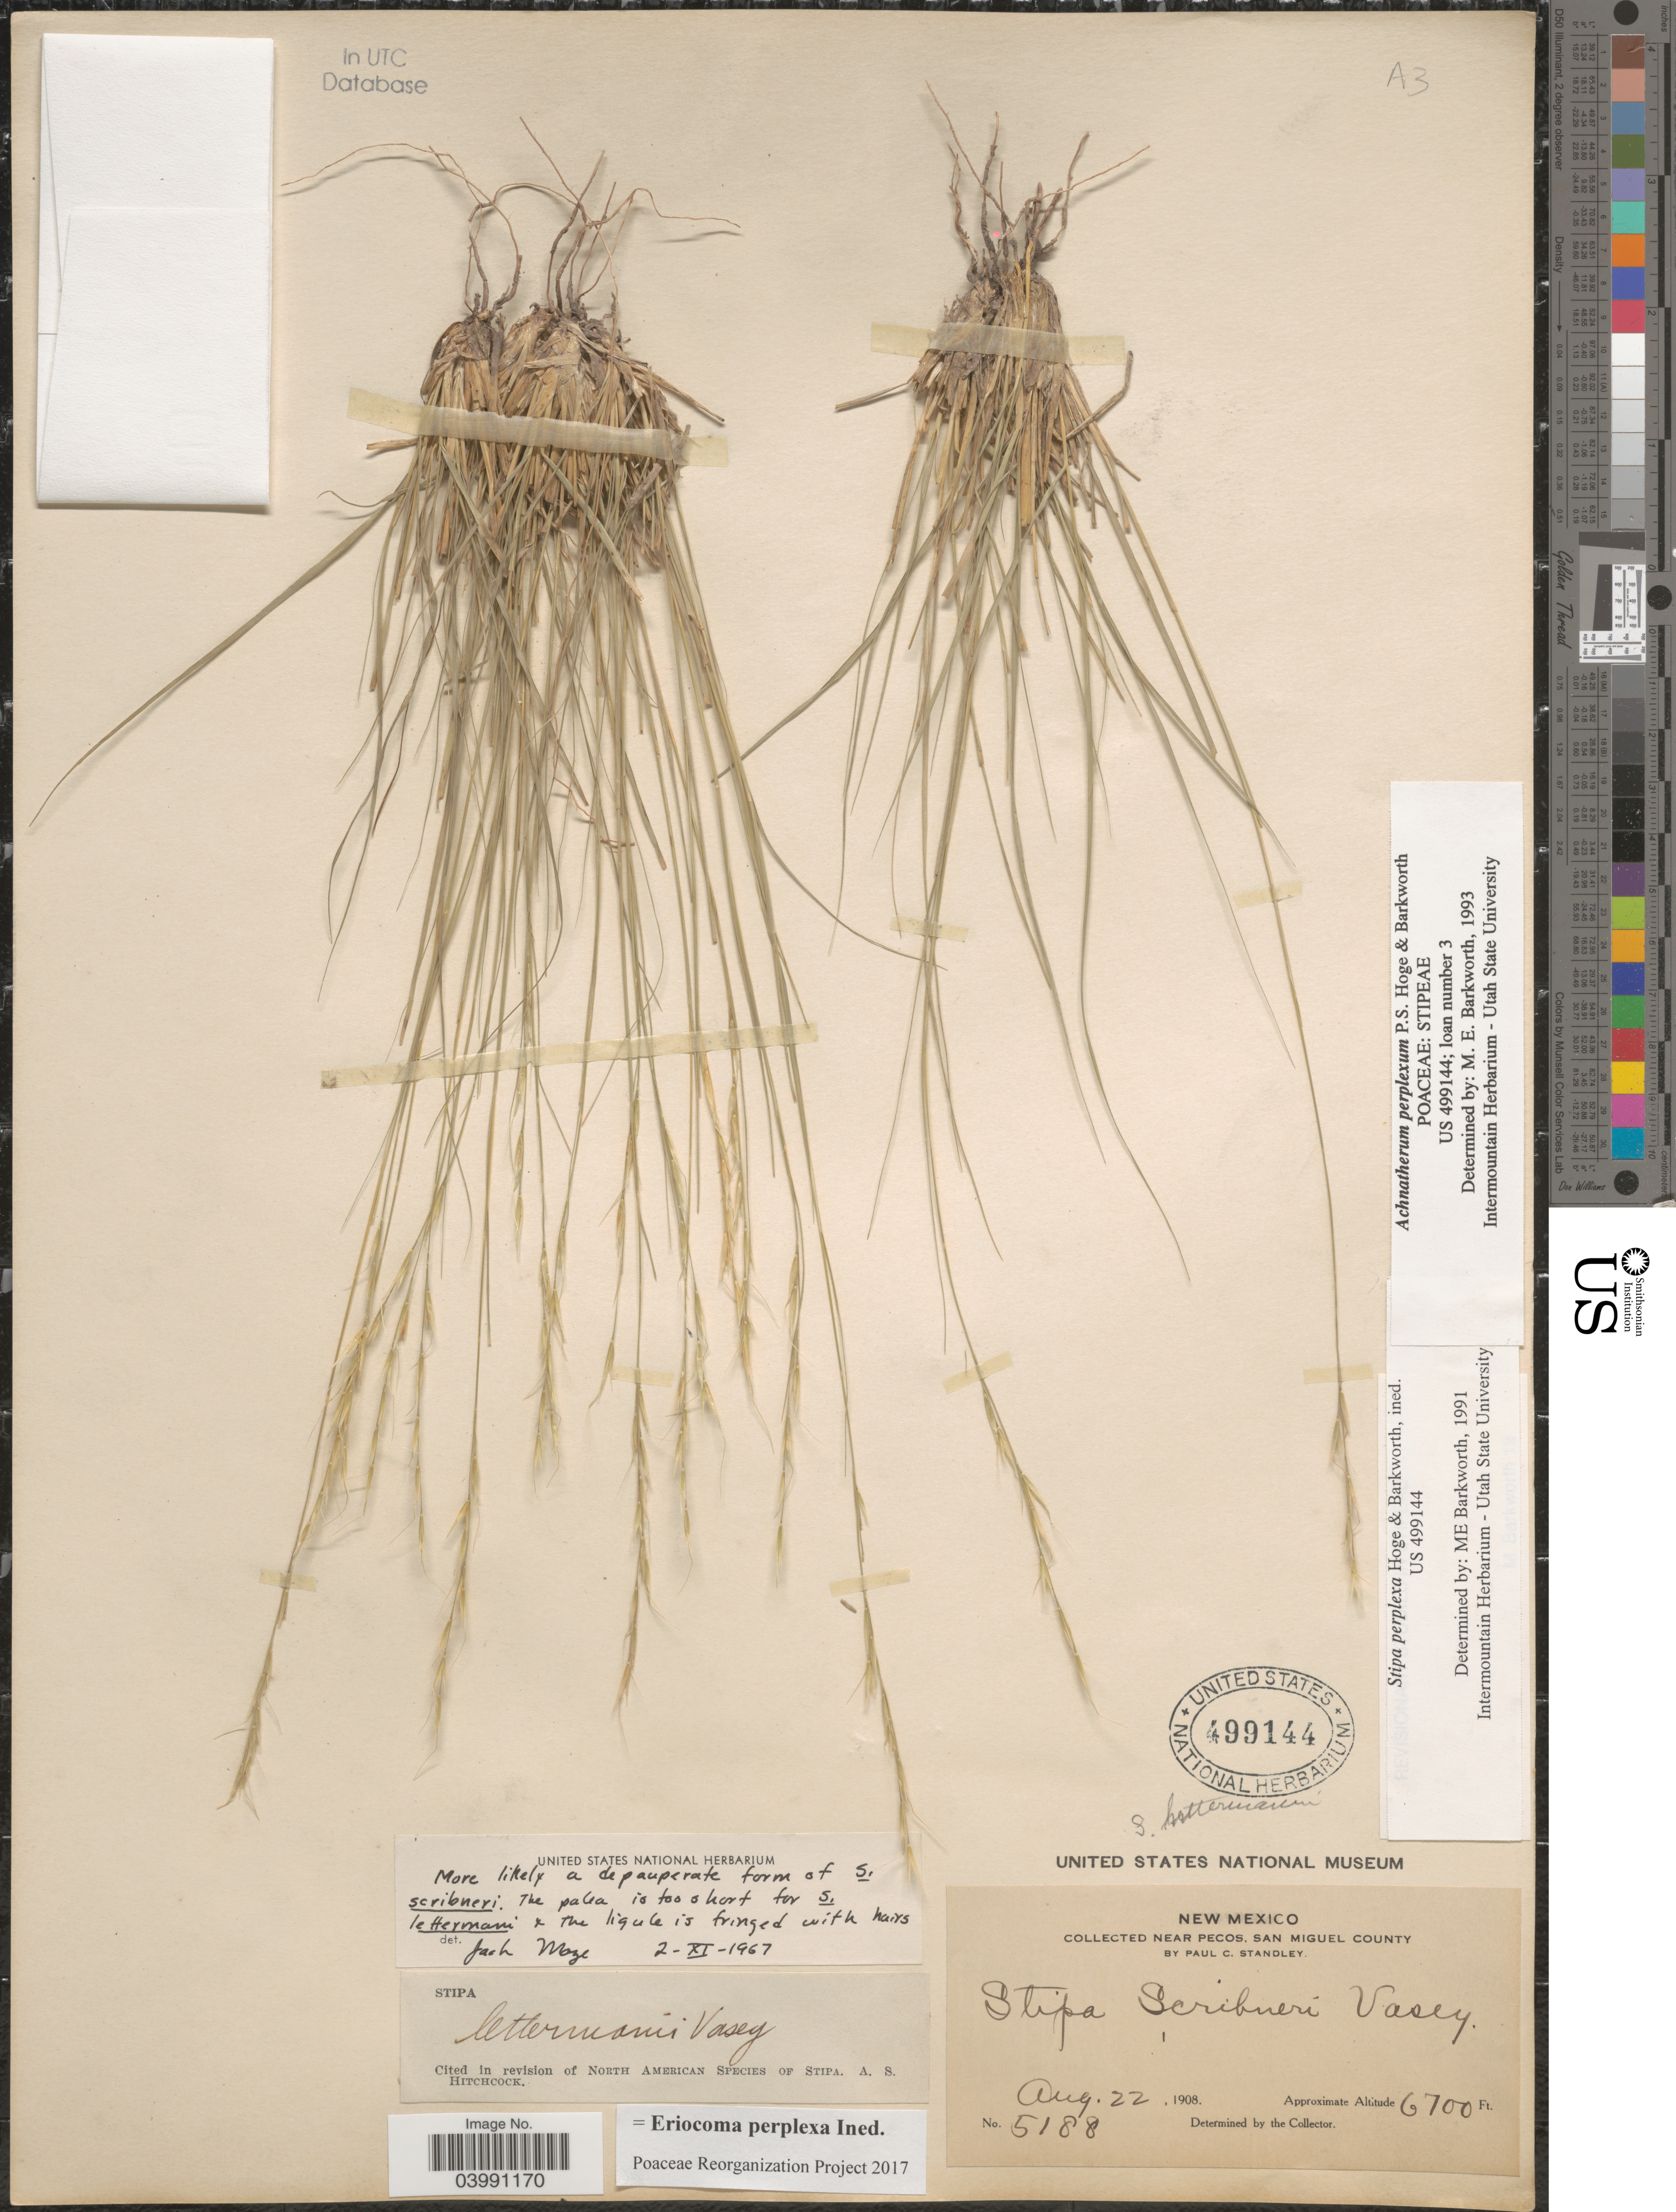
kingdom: Plantae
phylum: Tracheophyta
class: Liliopsida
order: Poales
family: Poaceae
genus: Eriocoma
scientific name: Eriocoma perplexa ined.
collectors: P. C. Standley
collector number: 5188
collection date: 1908-08-22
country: United States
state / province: New Mexico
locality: Near Pecos, San Miguel County.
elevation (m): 2042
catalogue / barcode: US 499144